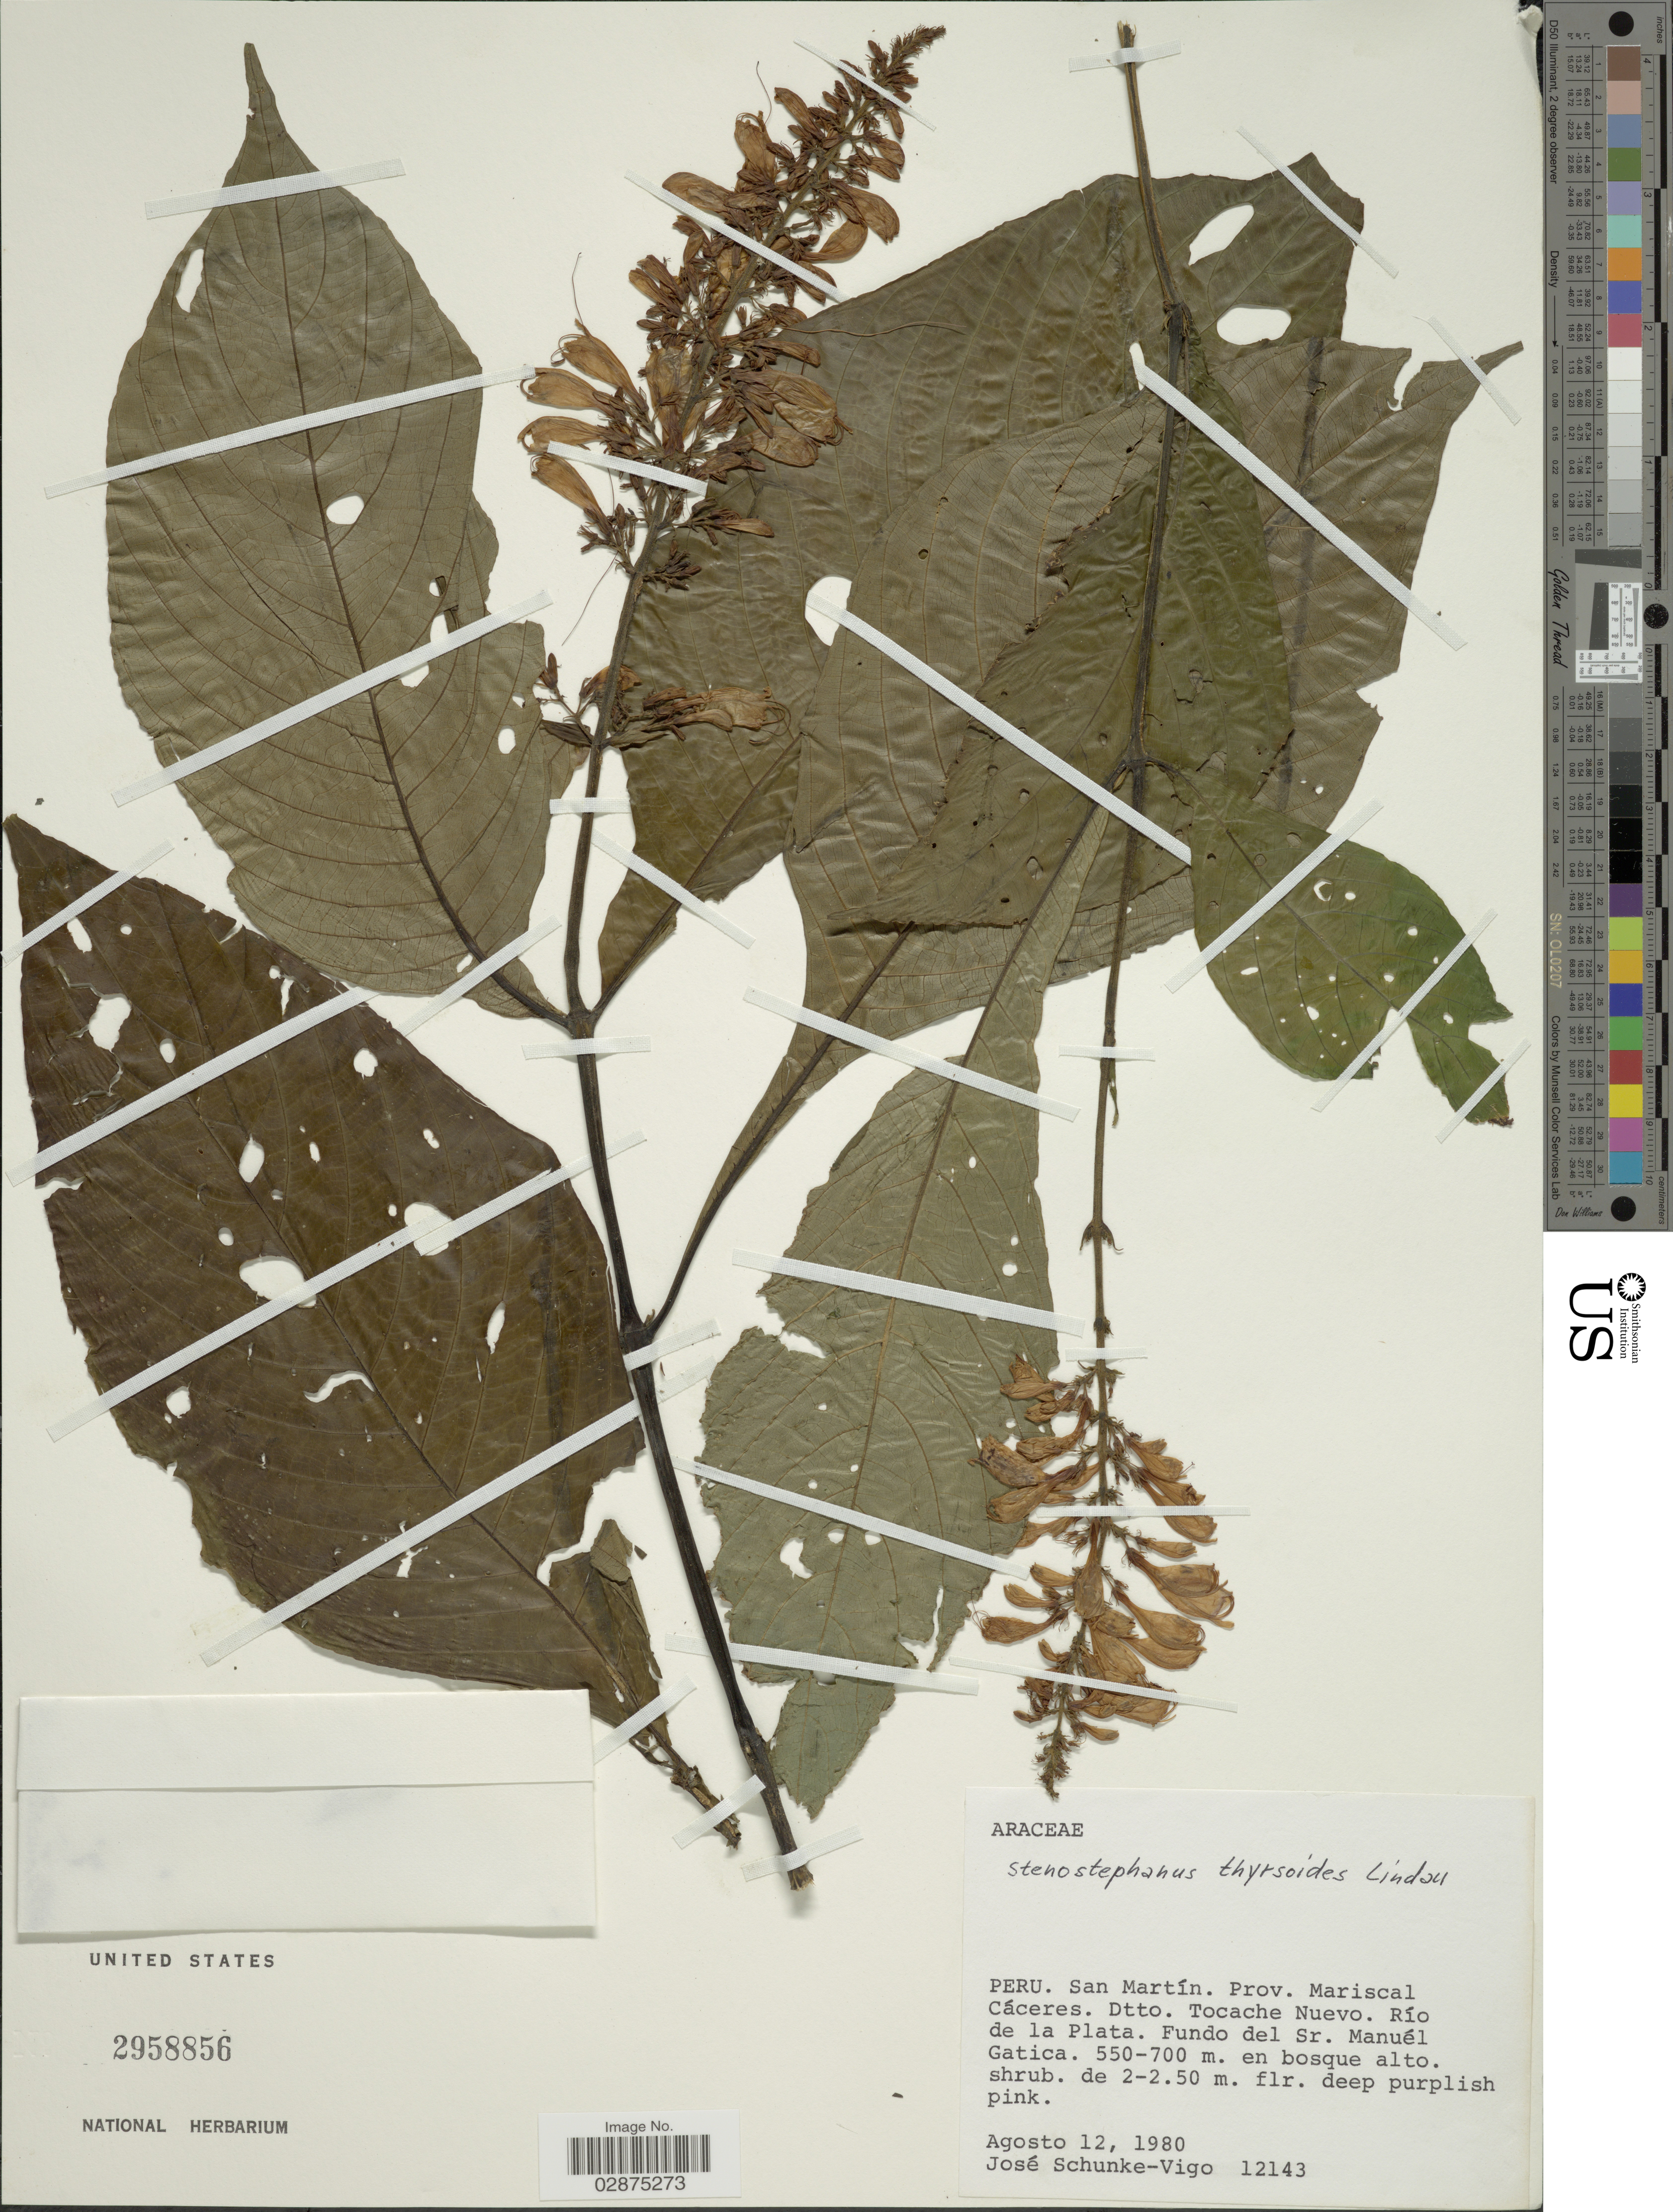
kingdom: Plantae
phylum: Tracheophyta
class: Magnoliopsida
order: Lamiales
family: Acanthaceae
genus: Stenostephanus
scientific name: Stenostephanus longistaminus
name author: (Ruiz & Pav.) V.M. Baum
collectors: J. Schunke Vigo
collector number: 12143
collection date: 1980-08-12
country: Peru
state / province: San Martín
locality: Prov. Mariscal Cáceres. Dtto. Tocache Nuevo. Río de la Plata. Fundo del Sr. Manuél Gatica.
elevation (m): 550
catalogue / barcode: US 2958856